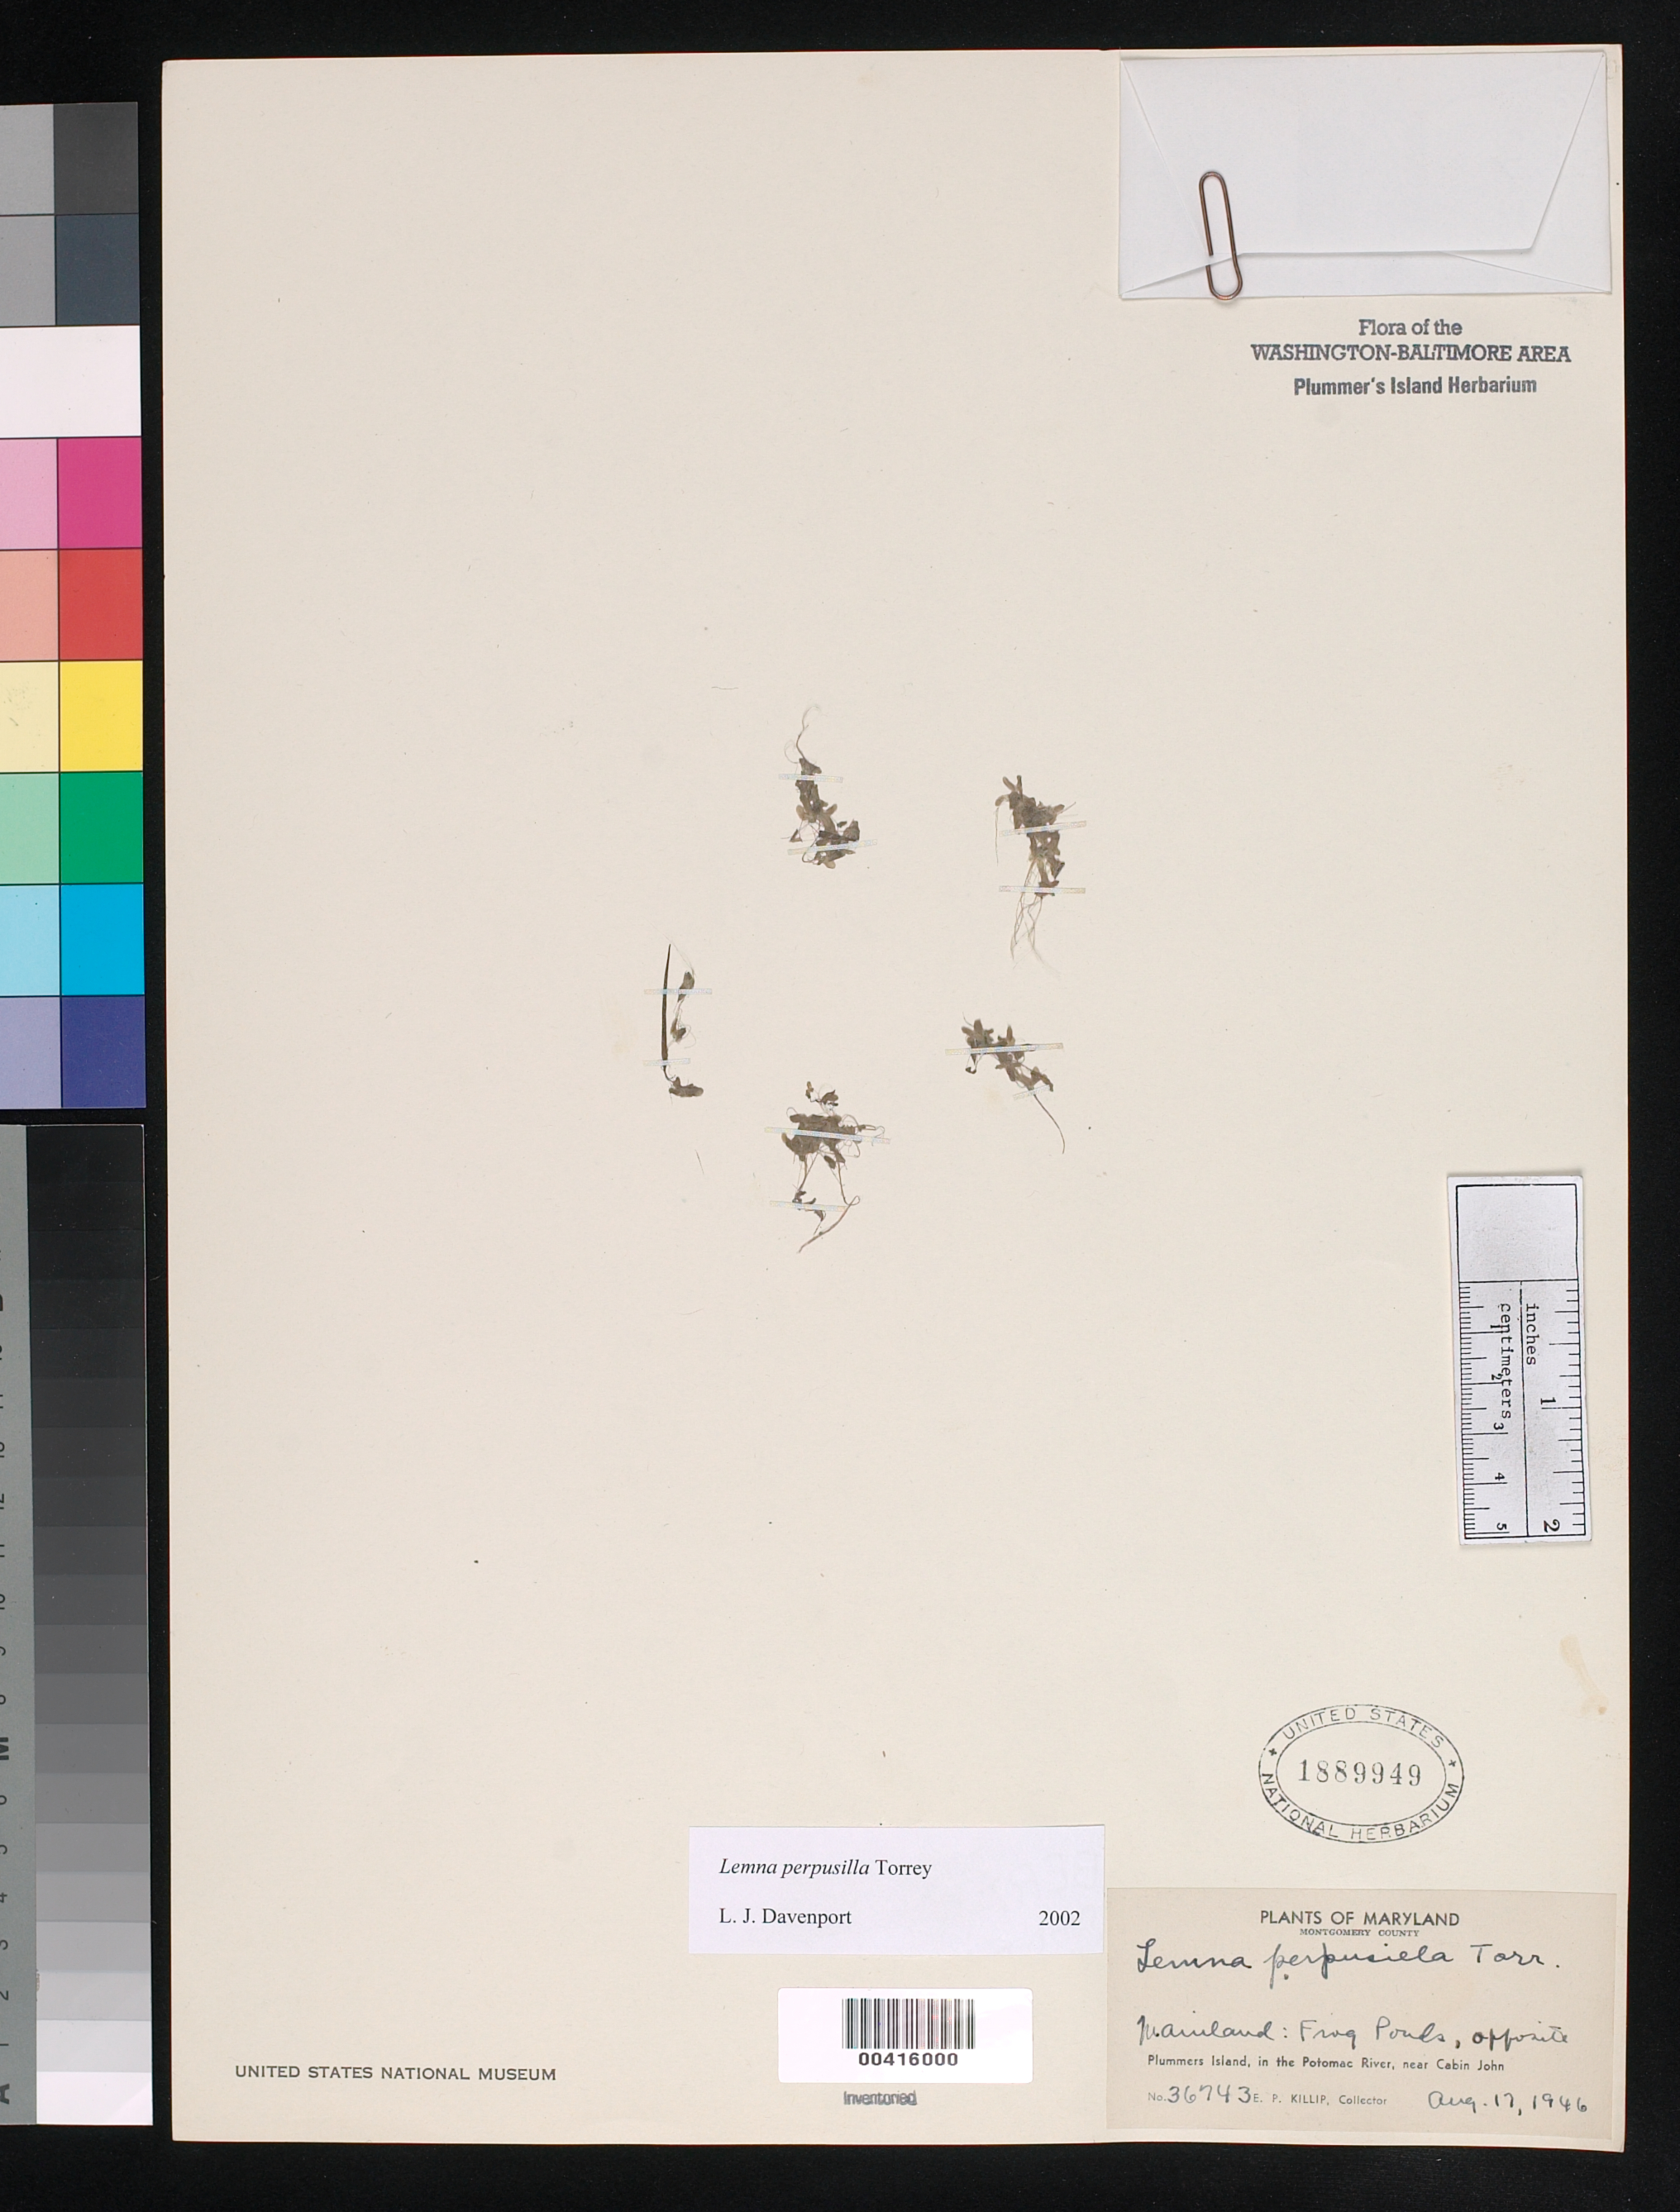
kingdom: Plantae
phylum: Tracheophyta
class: Liliopsida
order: Alismatales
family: Araceae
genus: Lemna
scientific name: Lemna perpusilla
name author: Torr.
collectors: E. P. Killip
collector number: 36743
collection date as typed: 17 Aug 1946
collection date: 1946-08-17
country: United States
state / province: Maryland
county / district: Montgomery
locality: Plummer's Island; Mainland, Frog Ponds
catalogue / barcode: US 1889949